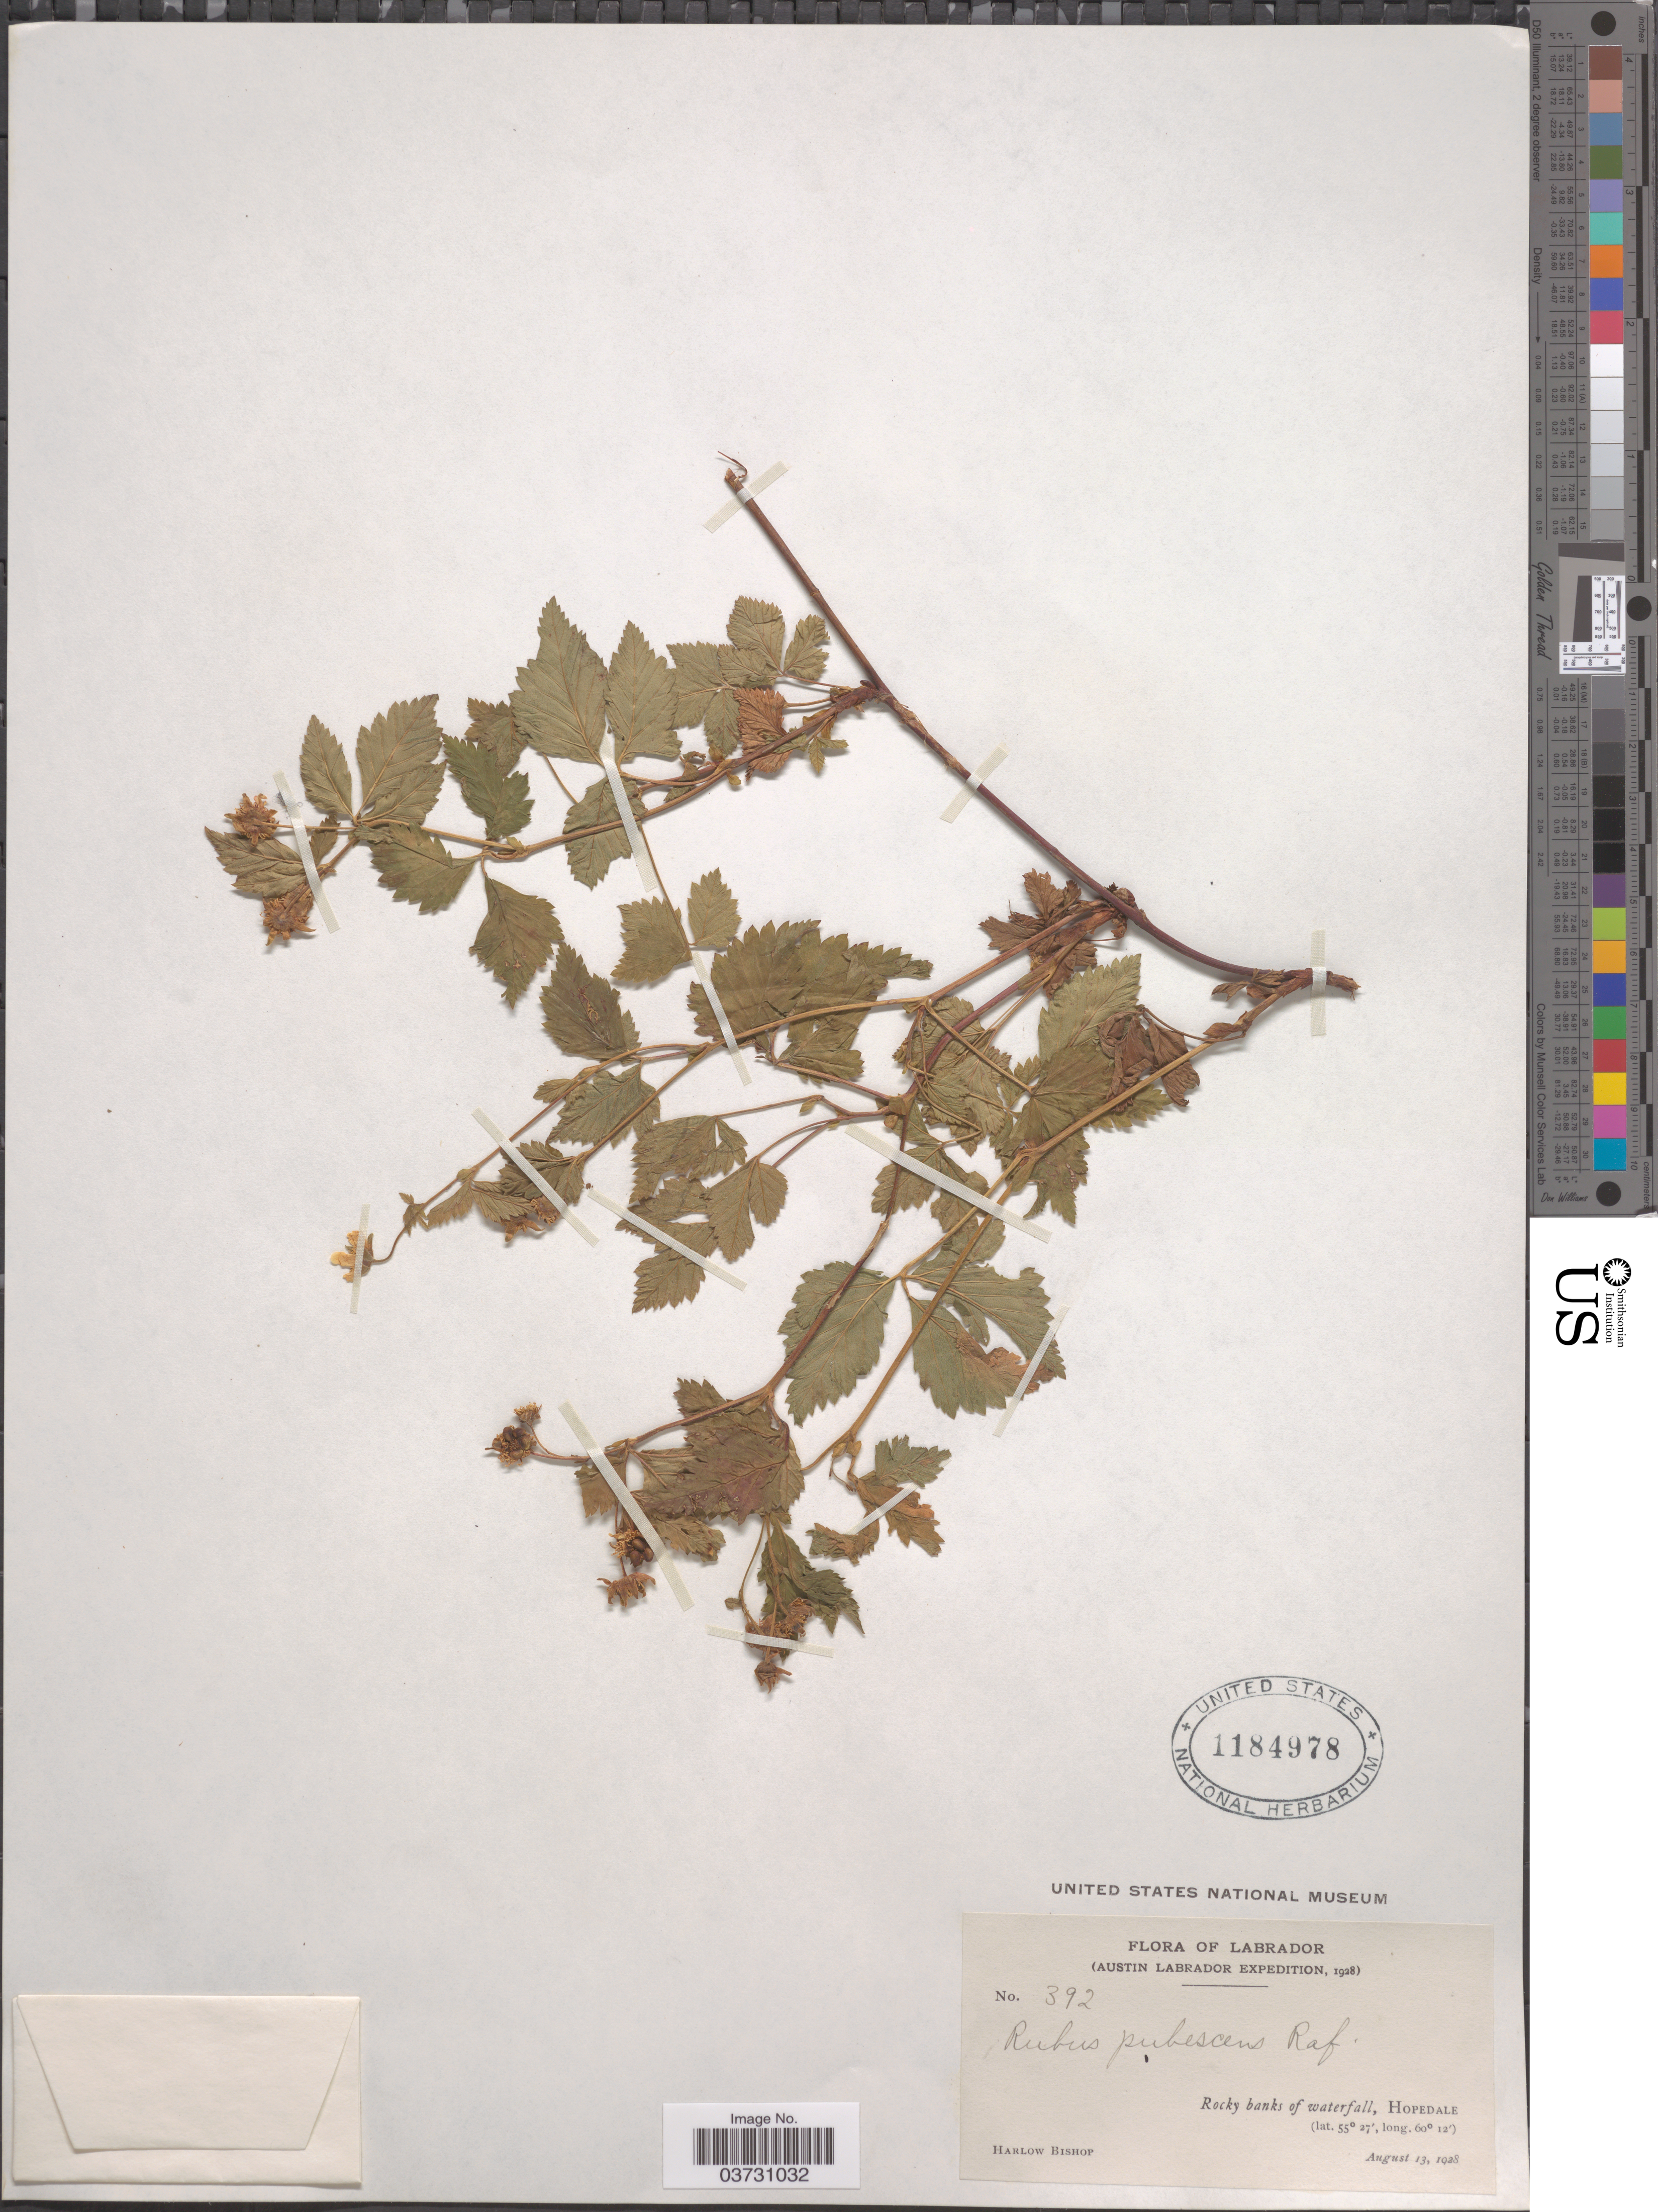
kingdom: Plantae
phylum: Tracheophyta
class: Magnoliopsida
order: Rosales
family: Rosaceae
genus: Rubus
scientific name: Rubus pubescens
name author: Raf.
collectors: H. Bishop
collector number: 392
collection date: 1928-08-13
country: Canada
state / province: Newfoundland and Labrador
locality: Labrador. Rocky banks of waterfall, Hopedale.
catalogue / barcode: US 1184978